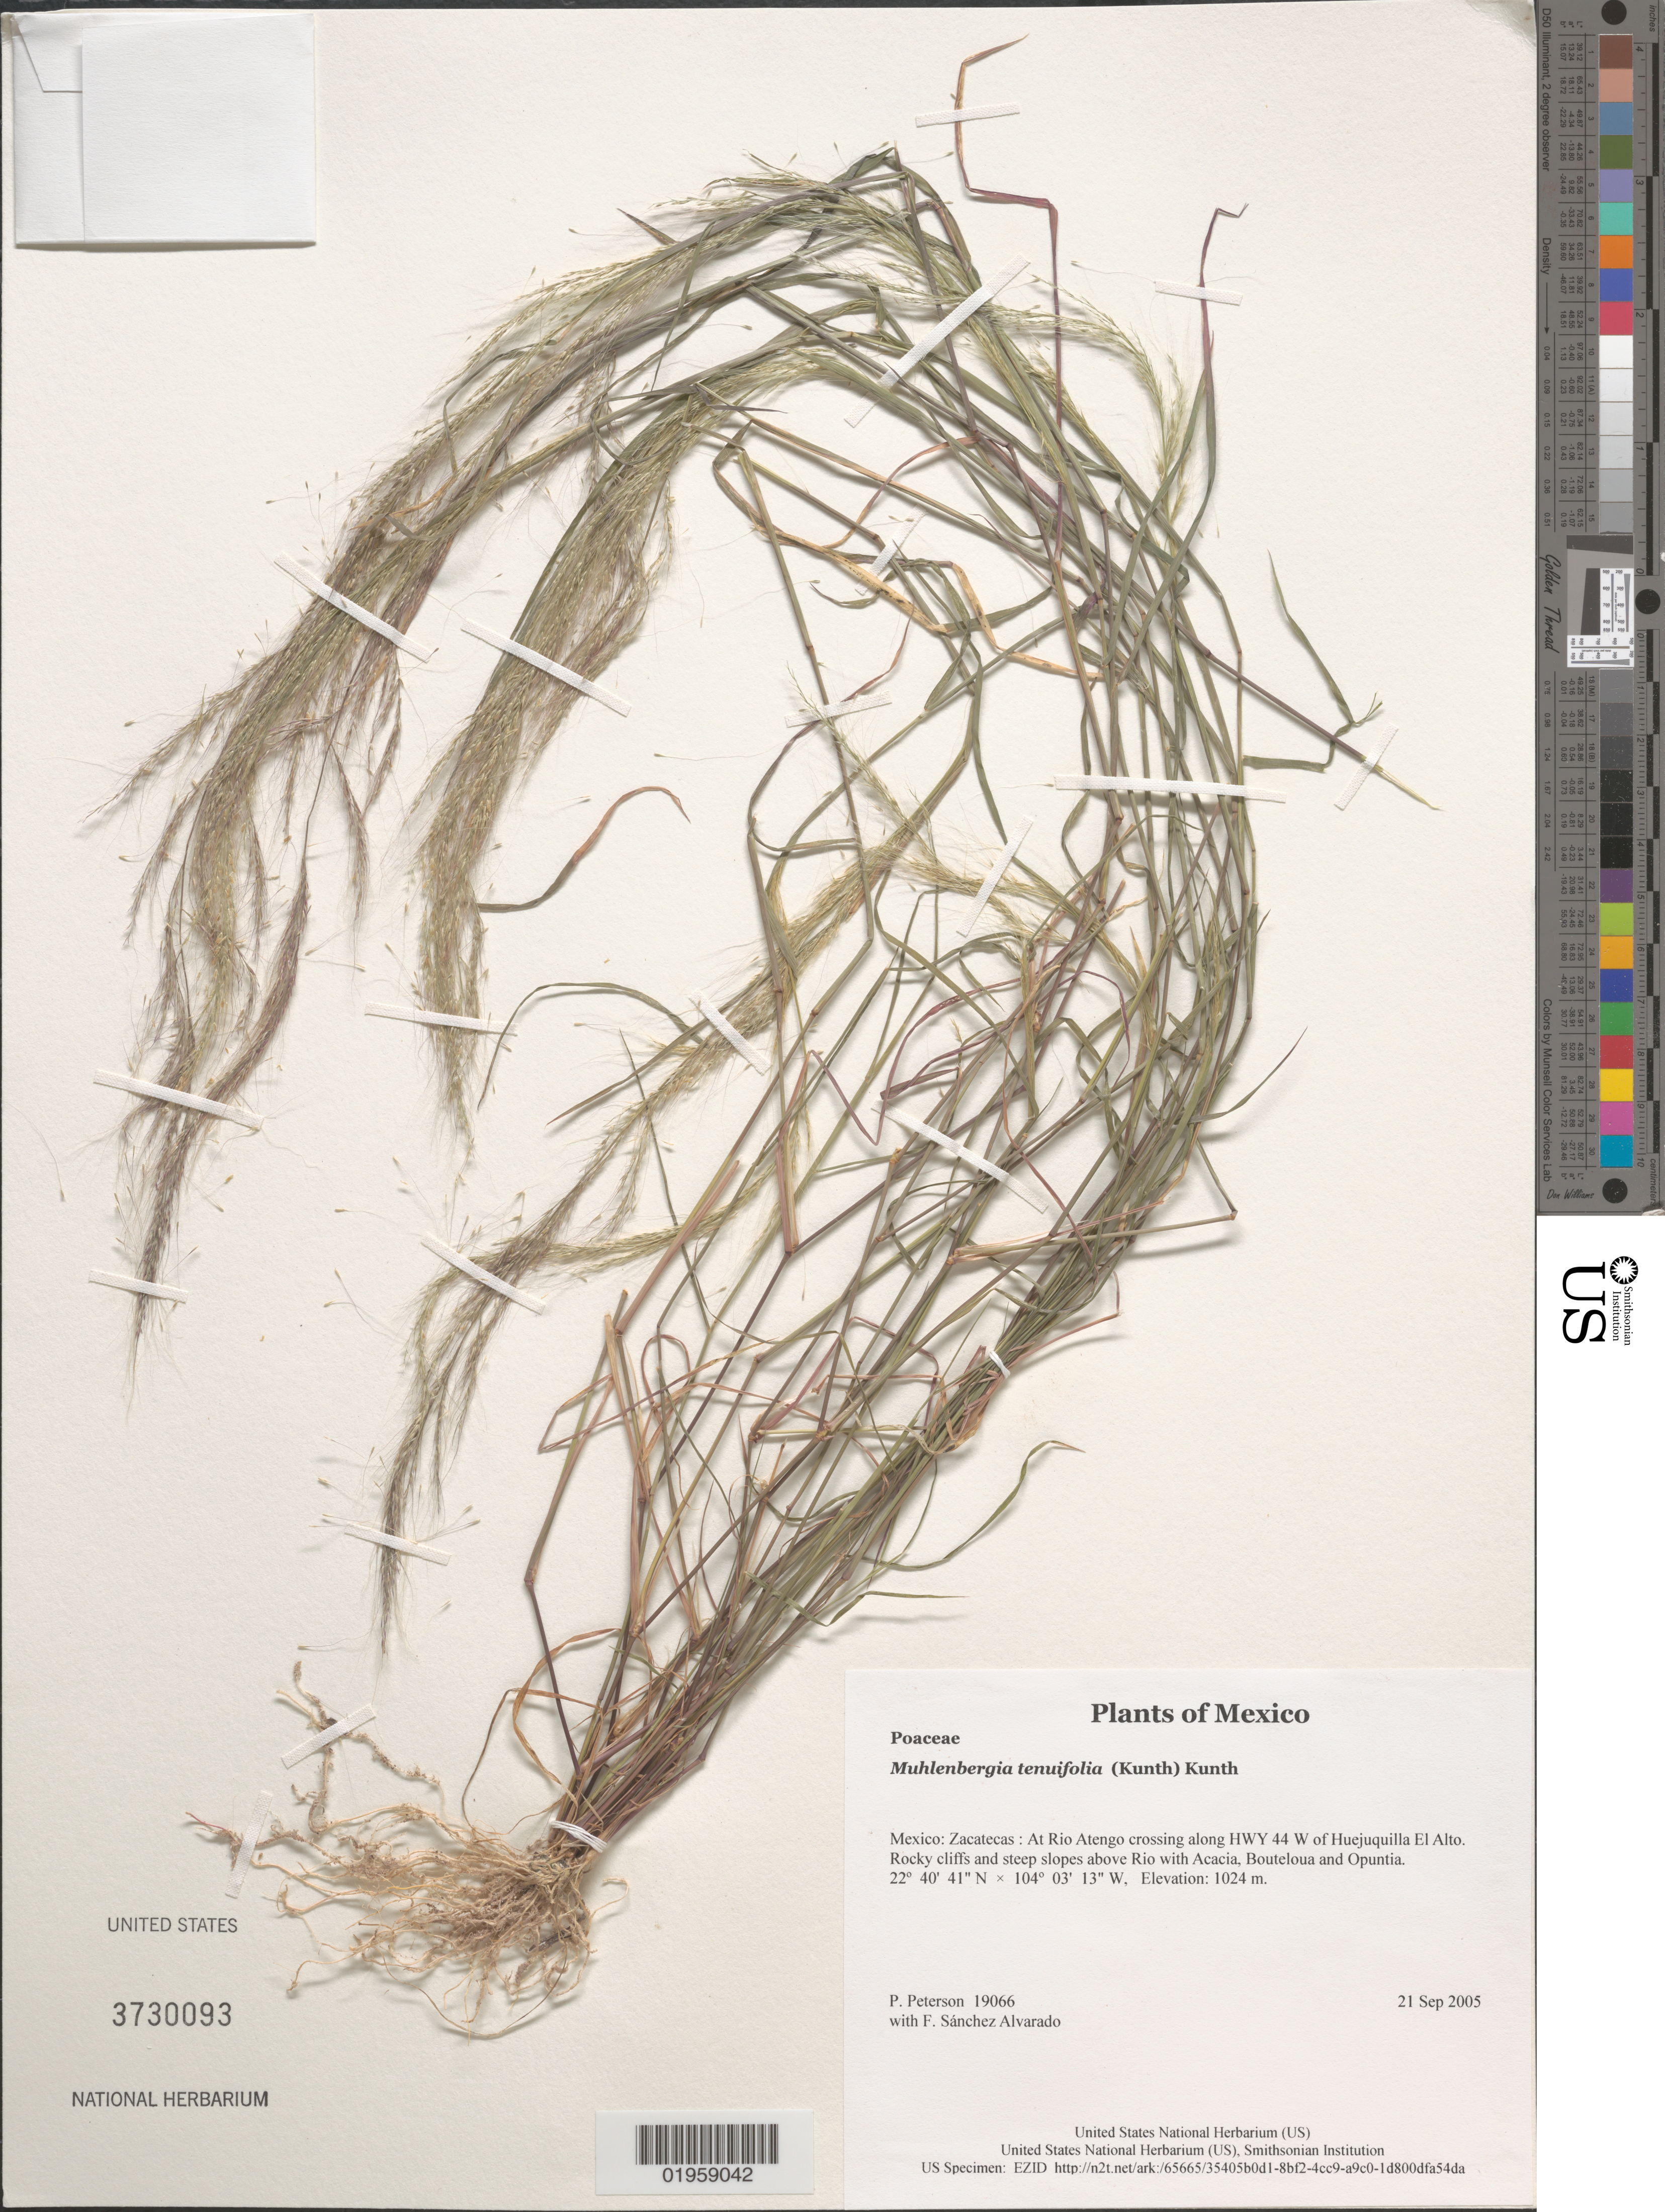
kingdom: Plantae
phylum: Tracheophyta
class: Liliopsida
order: Poales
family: Poaceae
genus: Muhlenbergia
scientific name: Muhlenbergia tenuifolia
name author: (Kunth) Kunth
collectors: P. M. Peterson & F. Sánchez Alvarado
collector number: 19066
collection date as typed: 21 Sep 2005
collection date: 2005-09-21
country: Mexico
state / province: Zacatecas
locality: At Rio Atengo crossing along HWY 44 W of Huejuquilla El Alto. Rocky cliffs and steep slopes above Rio with Acacia, Bouteloua and Opuntia.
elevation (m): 1024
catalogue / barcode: US 3730093